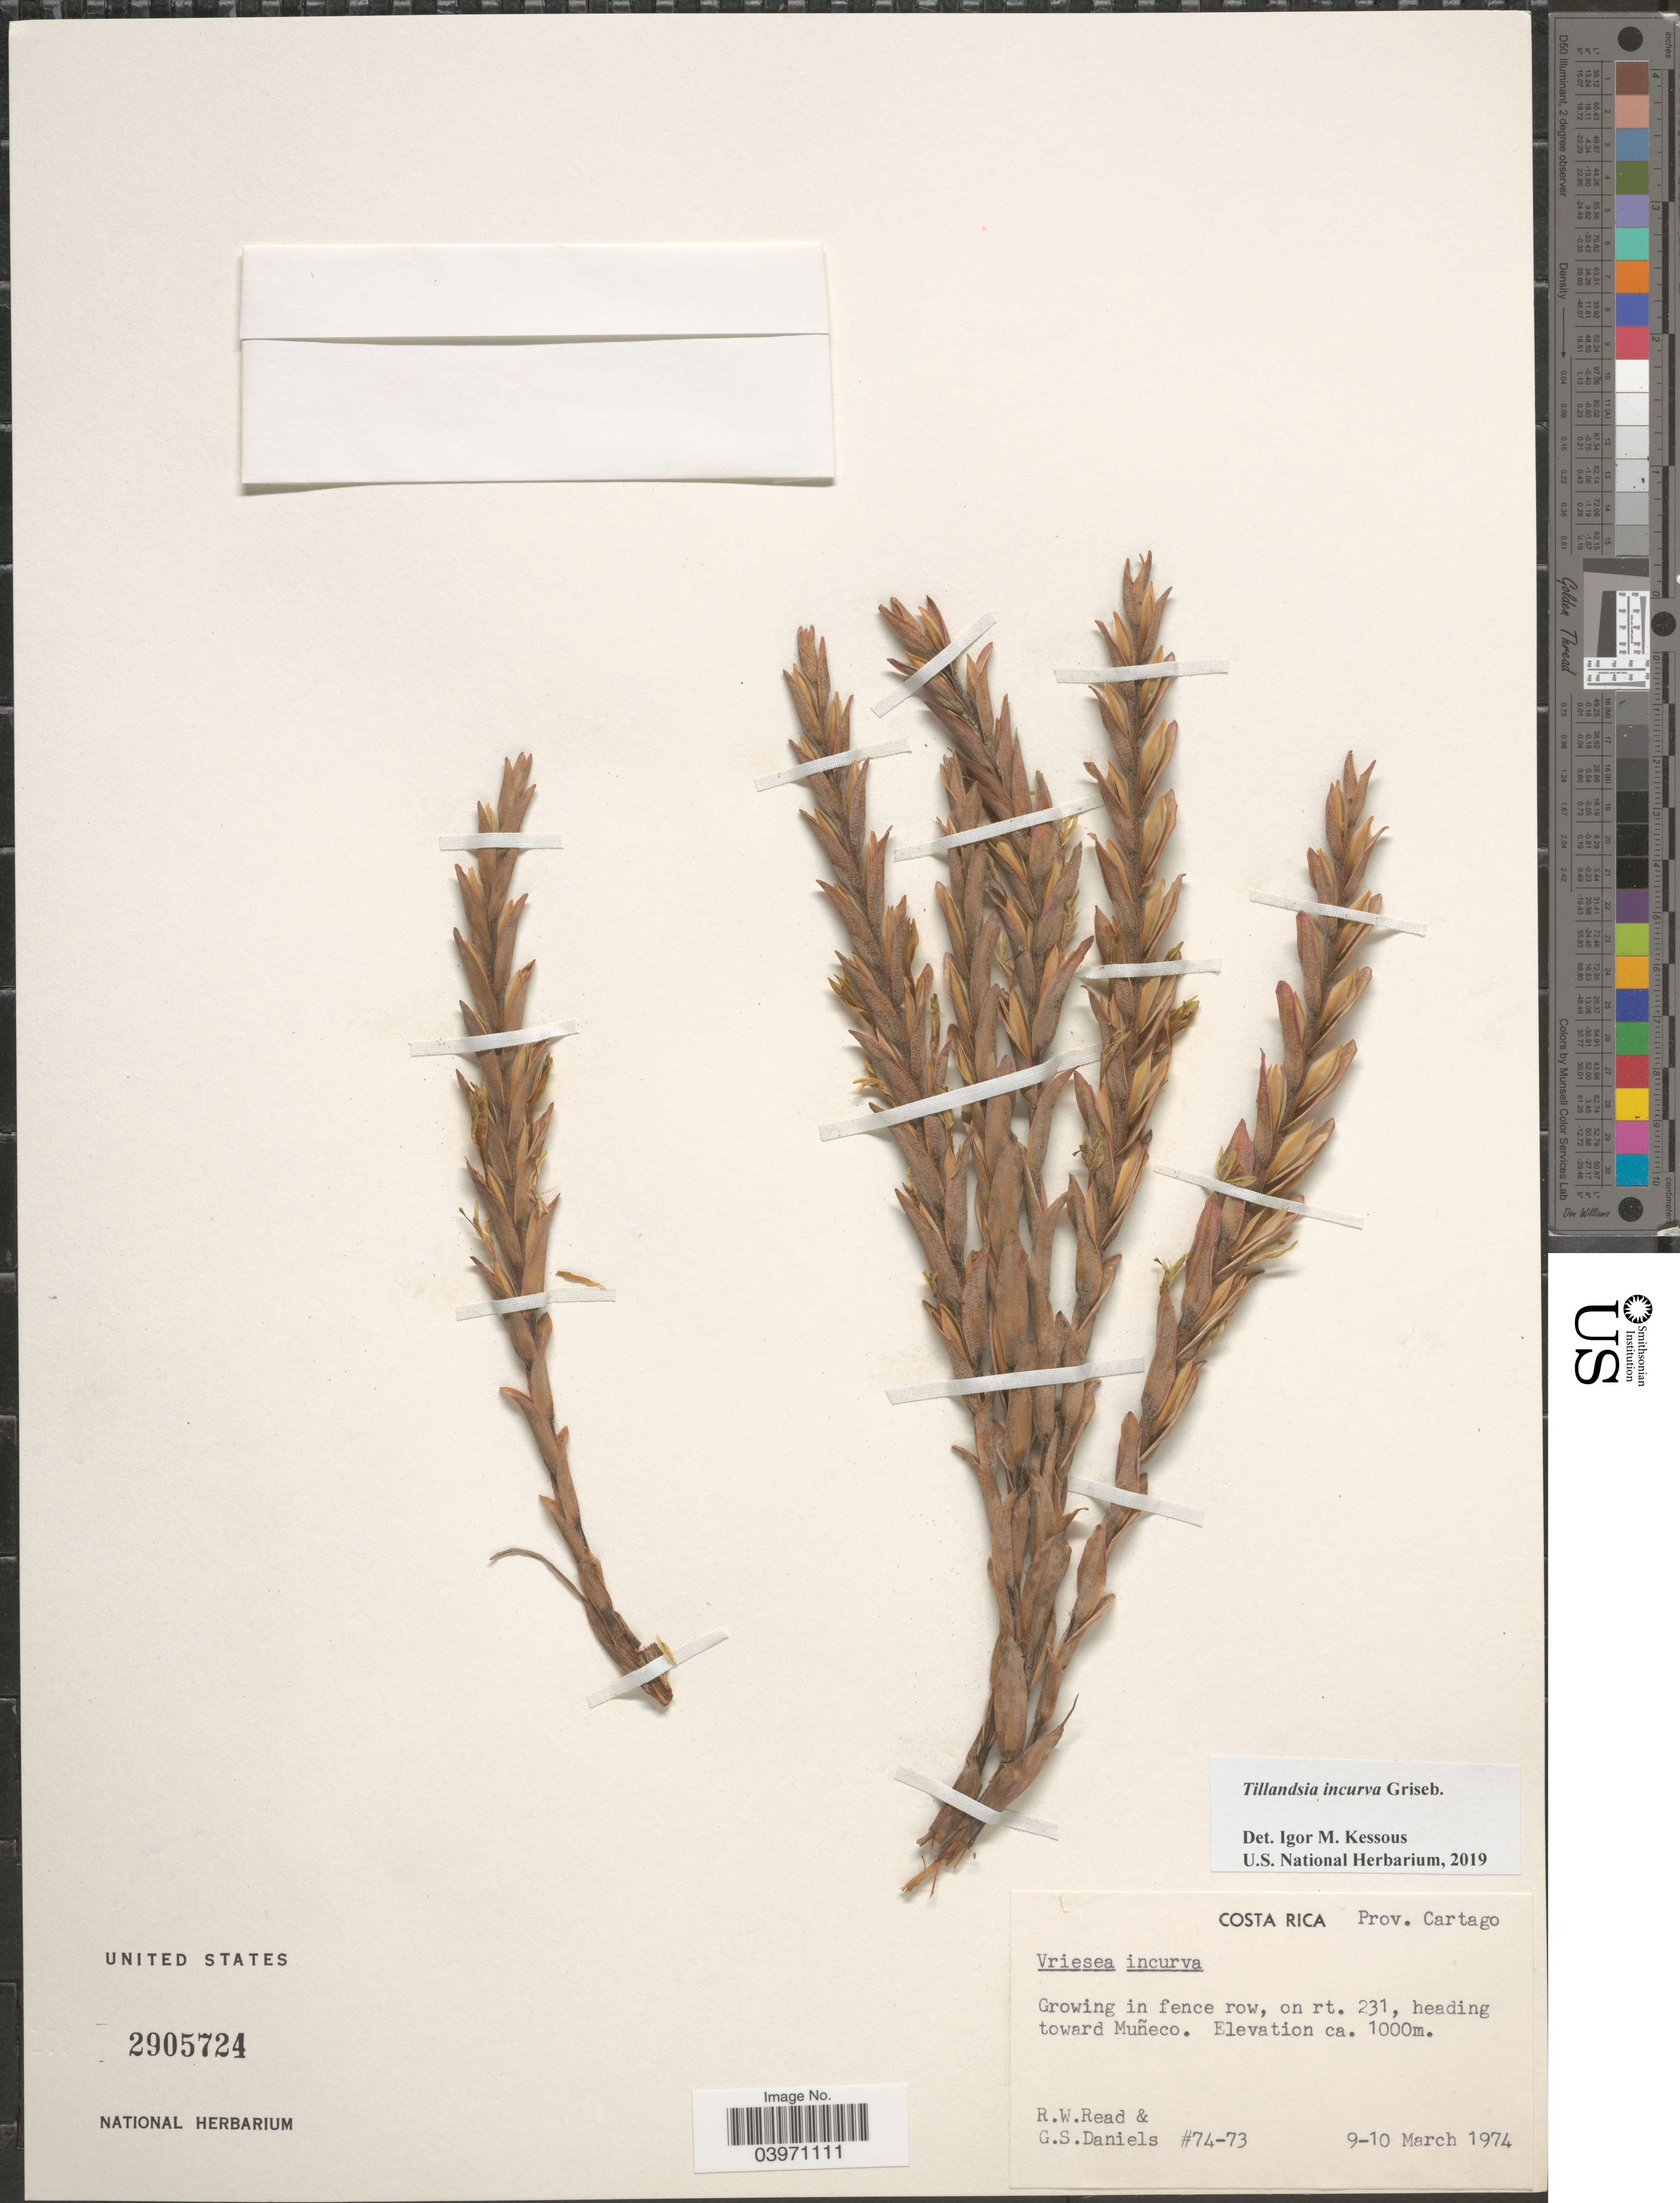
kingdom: Plantae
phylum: Tracheophyta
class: Liliopsida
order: Poales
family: Bromeliaceae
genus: Tillandsia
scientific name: Tillandsia incurva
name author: Griseb.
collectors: R. W. Read & G. S. Daniels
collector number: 74-73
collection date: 1974-03-09/1974-03-10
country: Costa Rica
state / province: Cartago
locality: Growing in fence row, on rt. 231, heading toward Muñeco.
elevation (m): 1000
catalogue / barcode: US 2905724